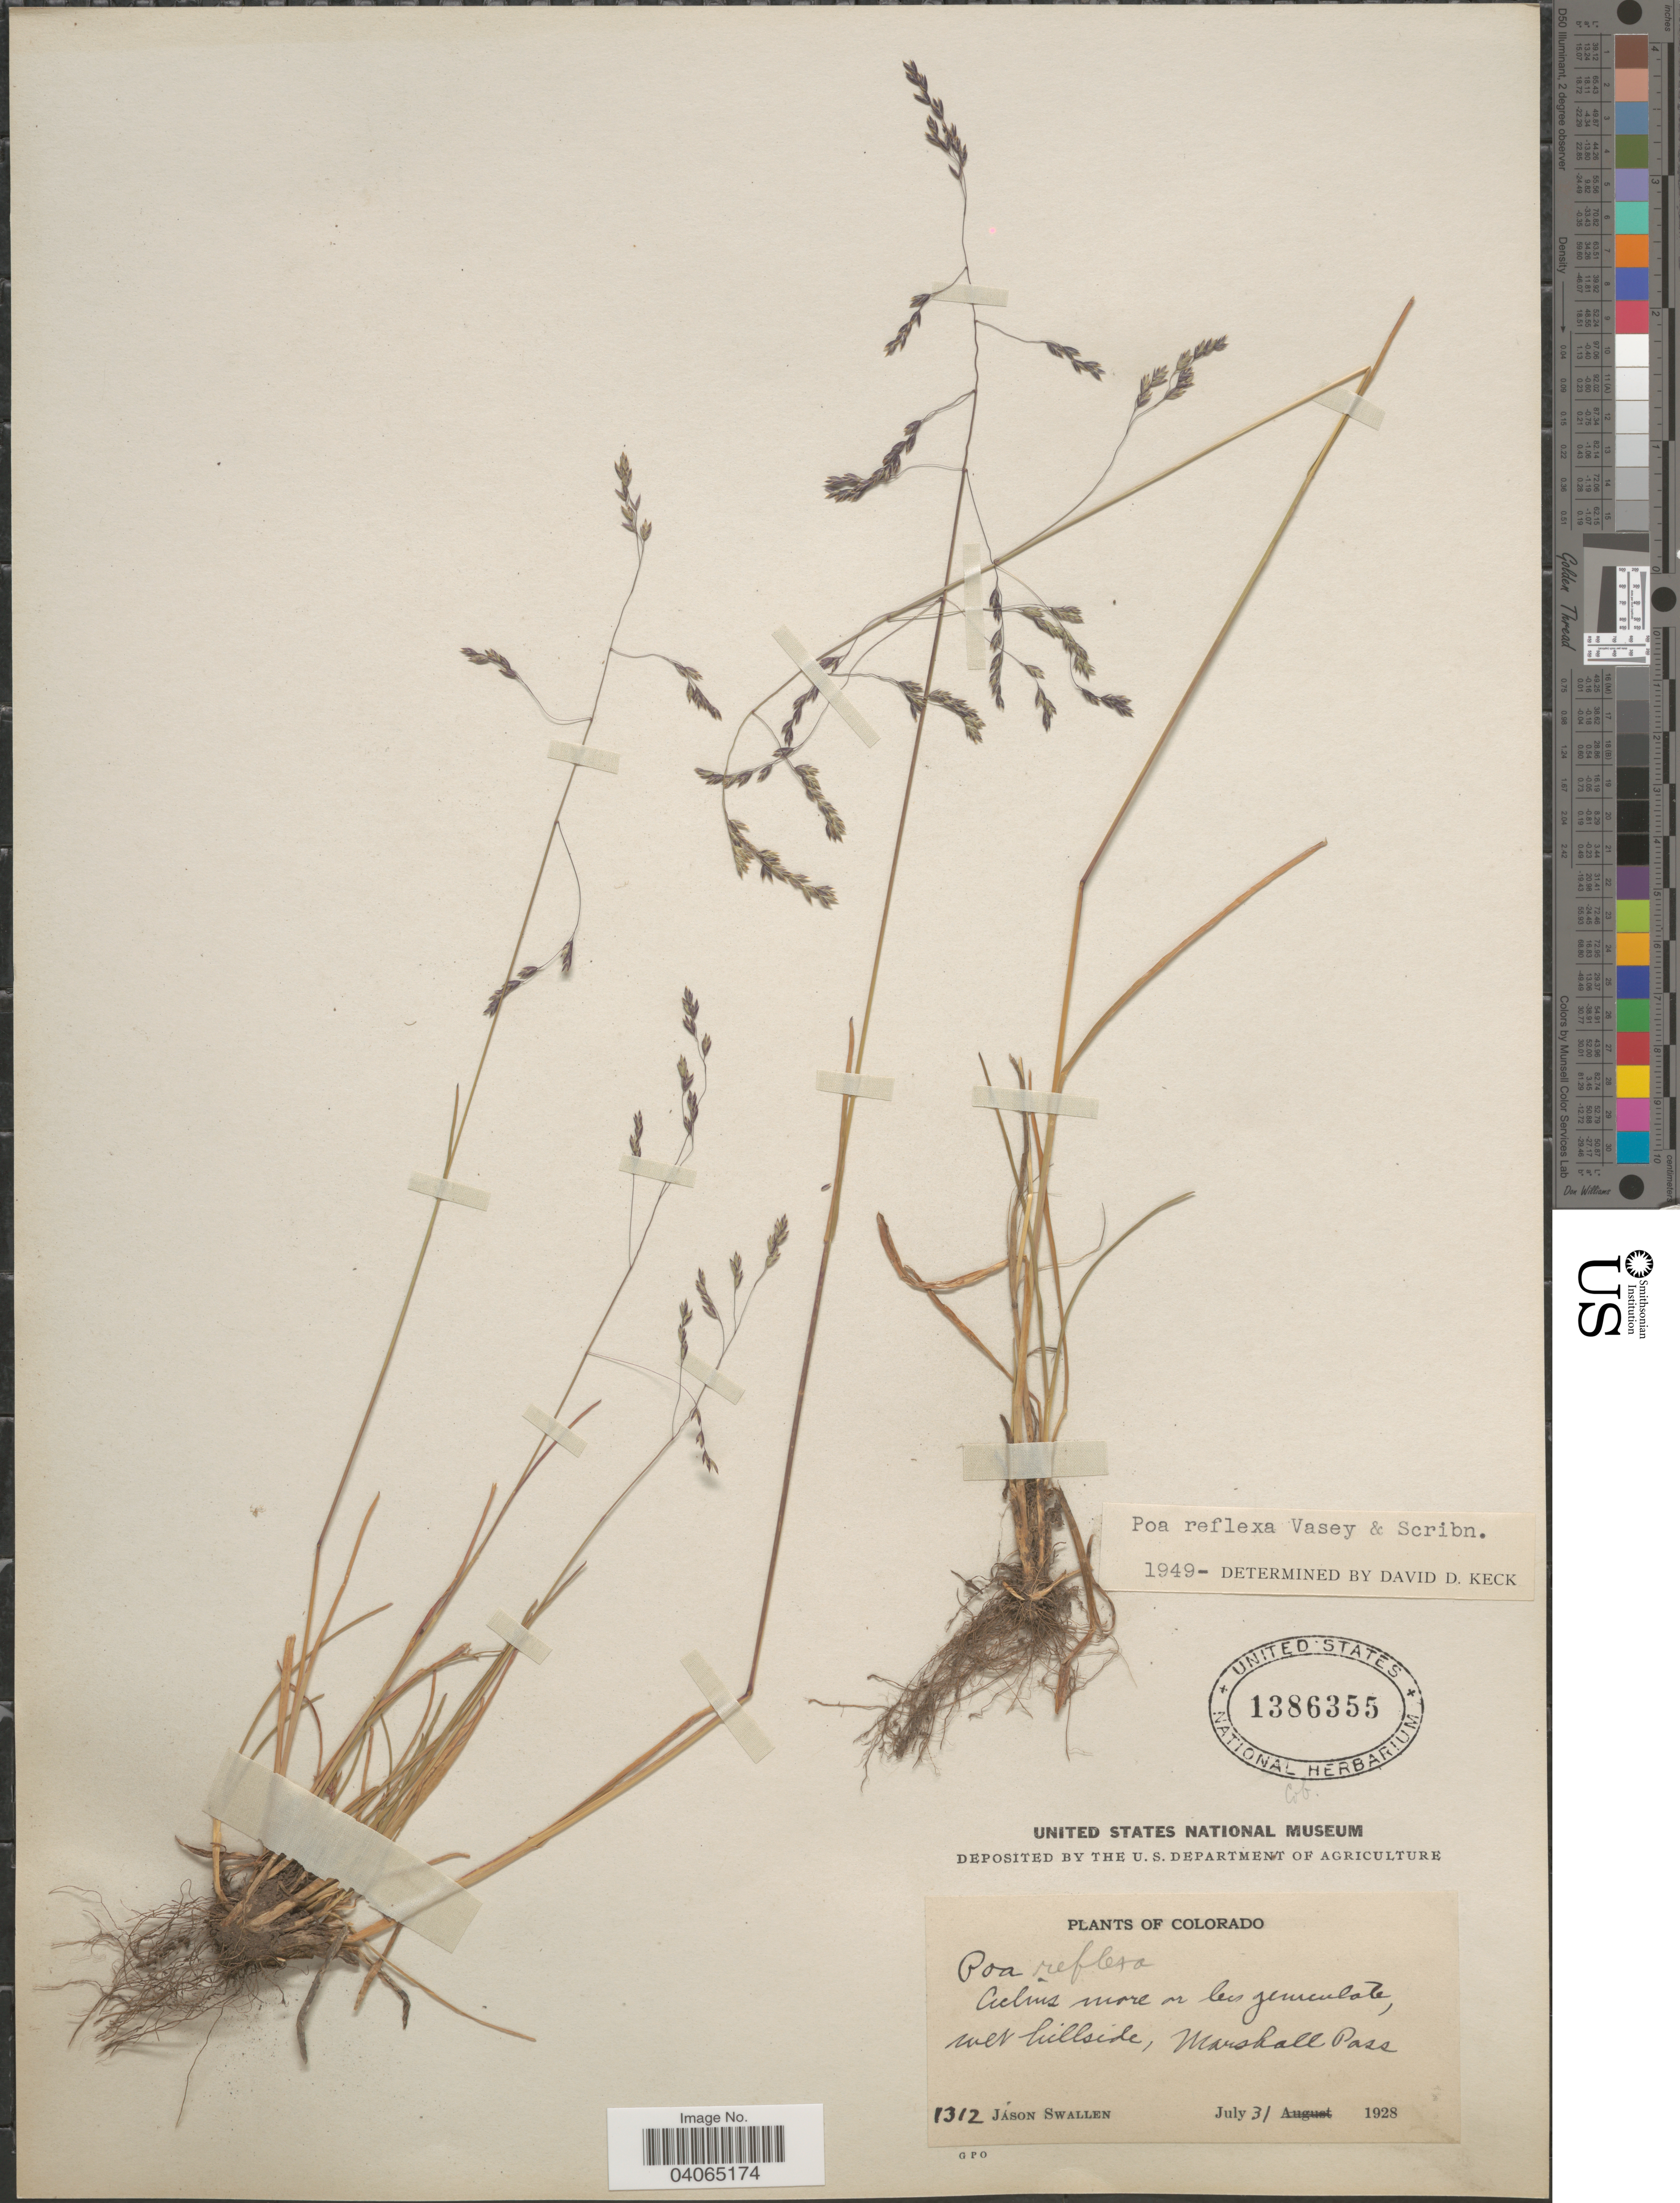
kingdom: Plantae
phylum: Tracheophyta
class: Liliopsida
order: Poales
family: Poaceae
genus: Poa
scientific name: Poa reflexa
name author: Vasey & Scribn.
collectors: J. R. Swallen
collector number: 1312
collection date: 1928-07-31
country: United States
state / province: Colorado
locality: Marshall Pass.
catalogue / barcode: US 1386355